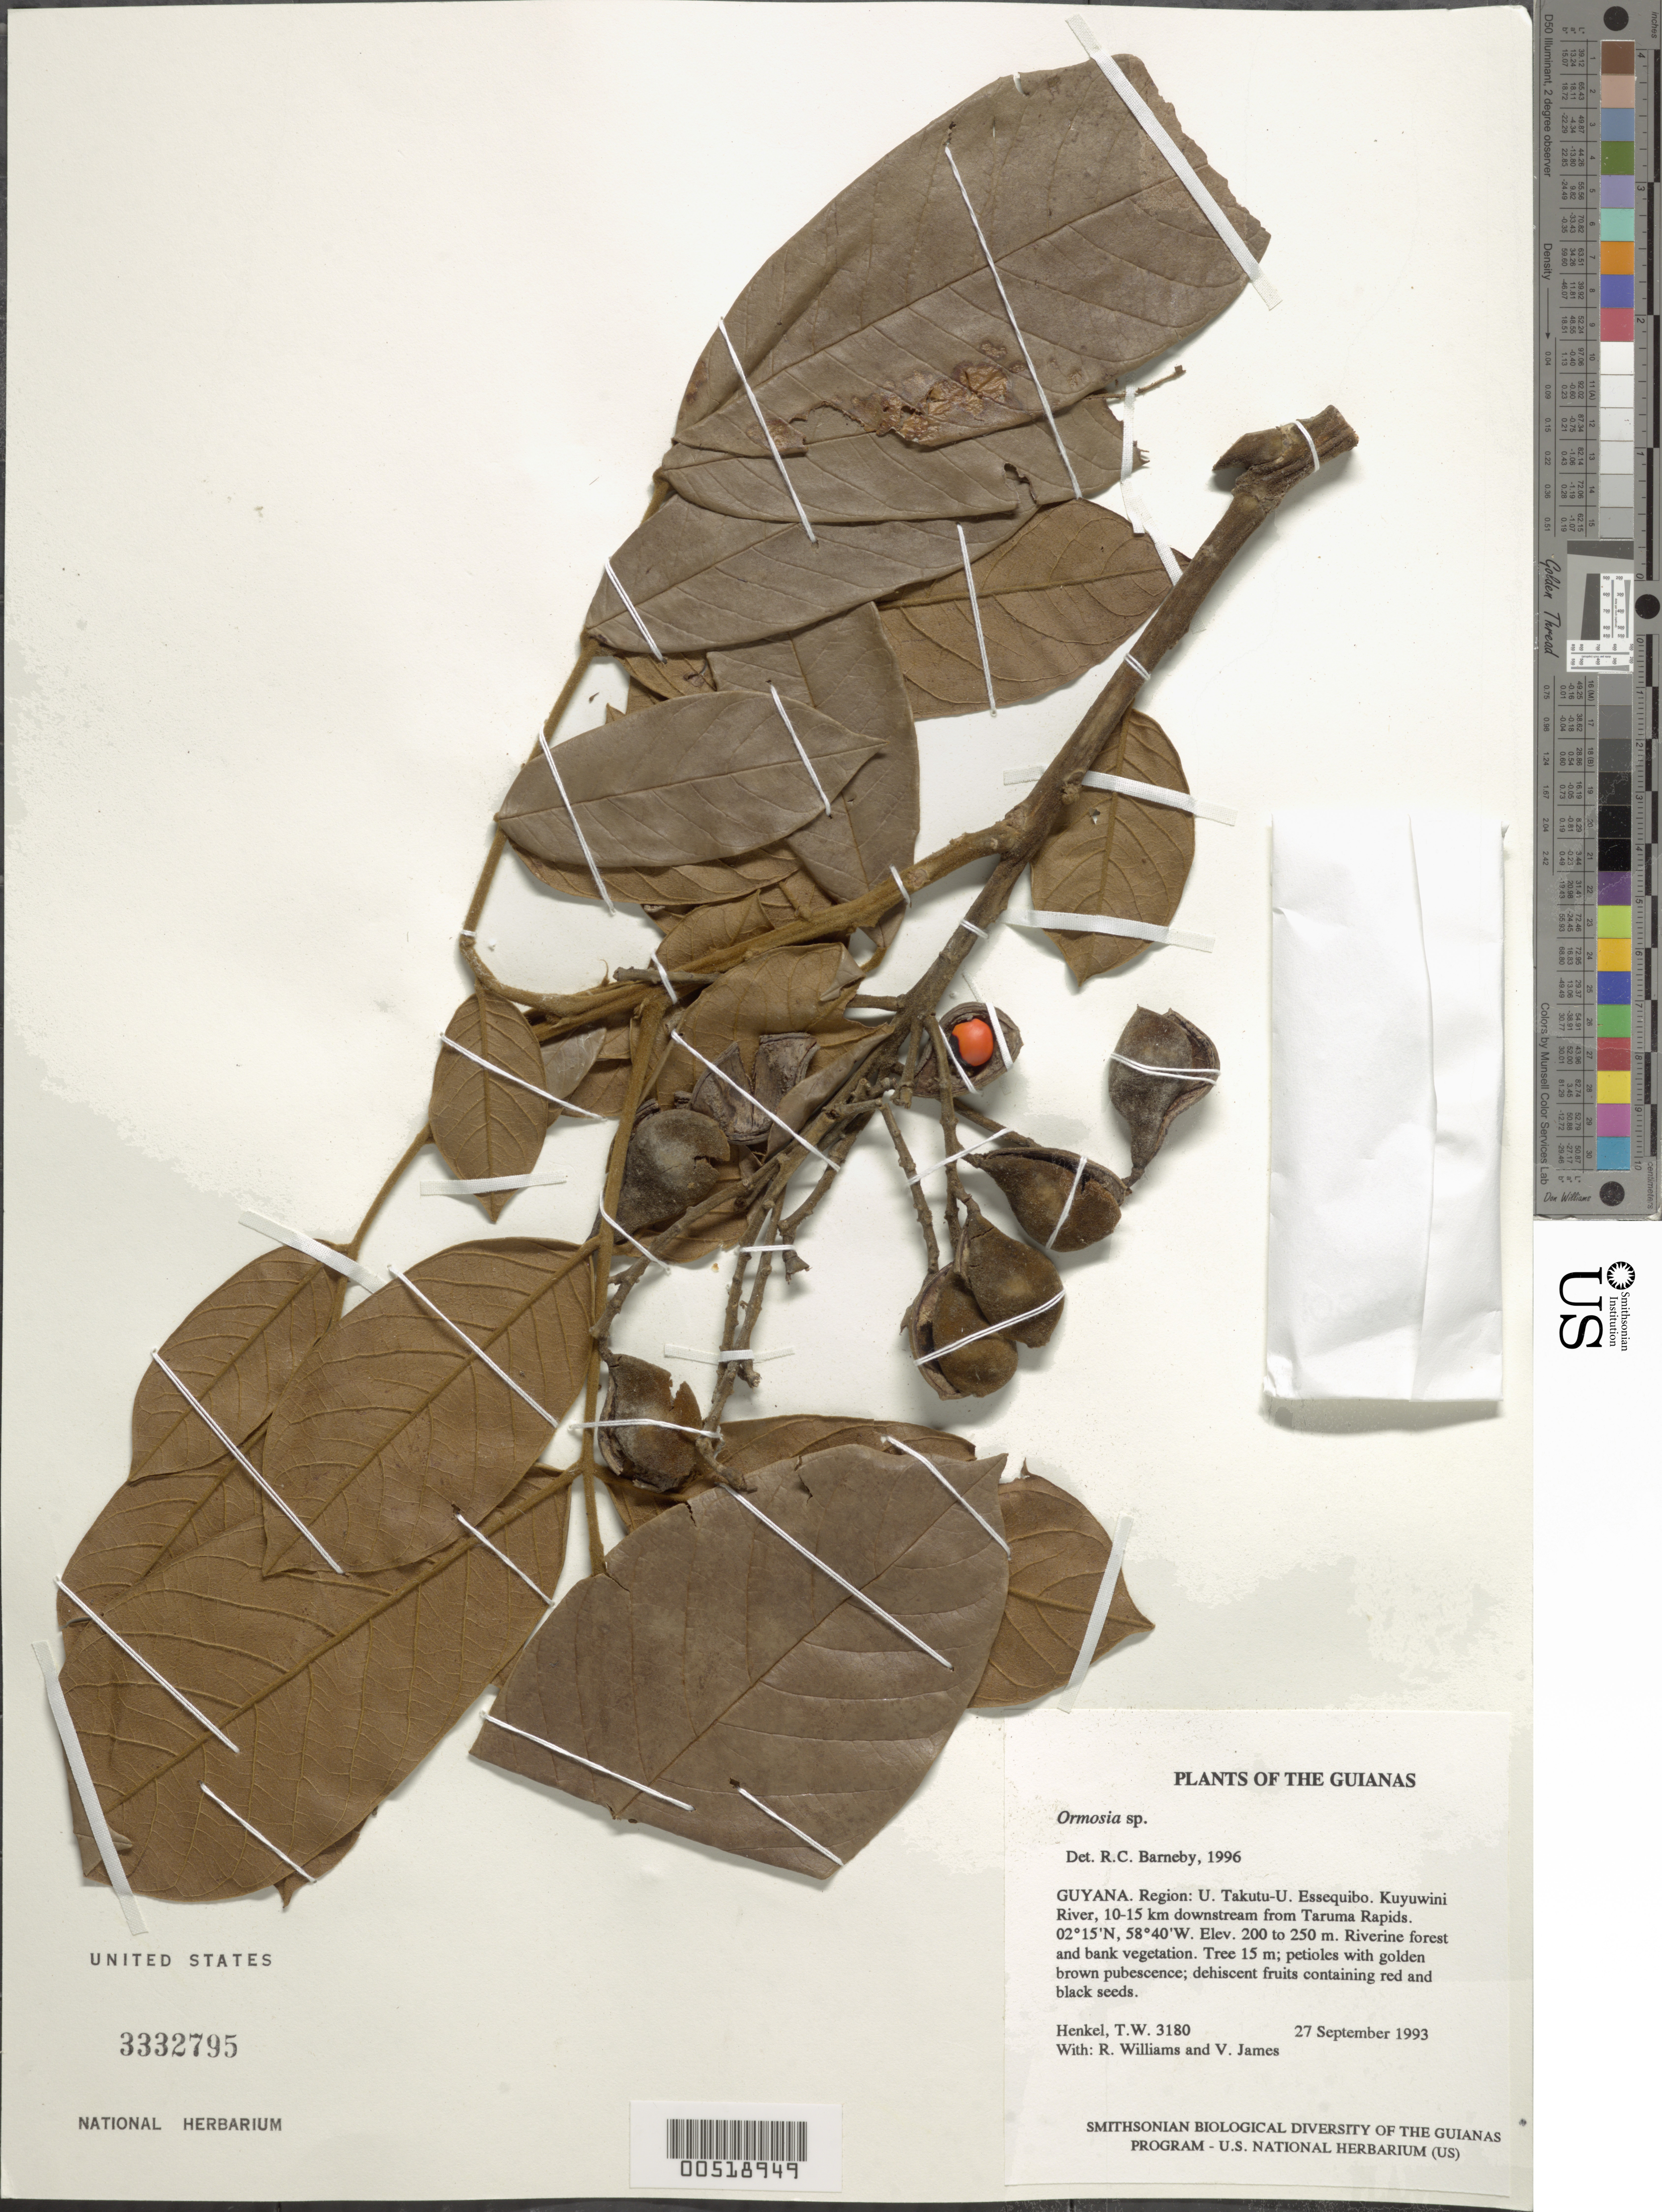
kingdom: Plantae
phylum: Tracheophyta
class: Magnoliopsida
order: Fabales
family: Fabaceae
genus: Ormosia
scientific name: Ormosia sp.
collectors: T. Henkel, R. Williams & V. James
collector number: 3180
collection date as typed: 27 September 1993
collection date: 1993-09-27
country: Guyana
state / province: U. Takutu-U. Essequibo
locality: Kuyuwini River, 10-15 km downstream from Taruma Rapids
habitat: Riverine forest and bank vegetation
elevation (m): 200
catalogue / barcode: US 3332795